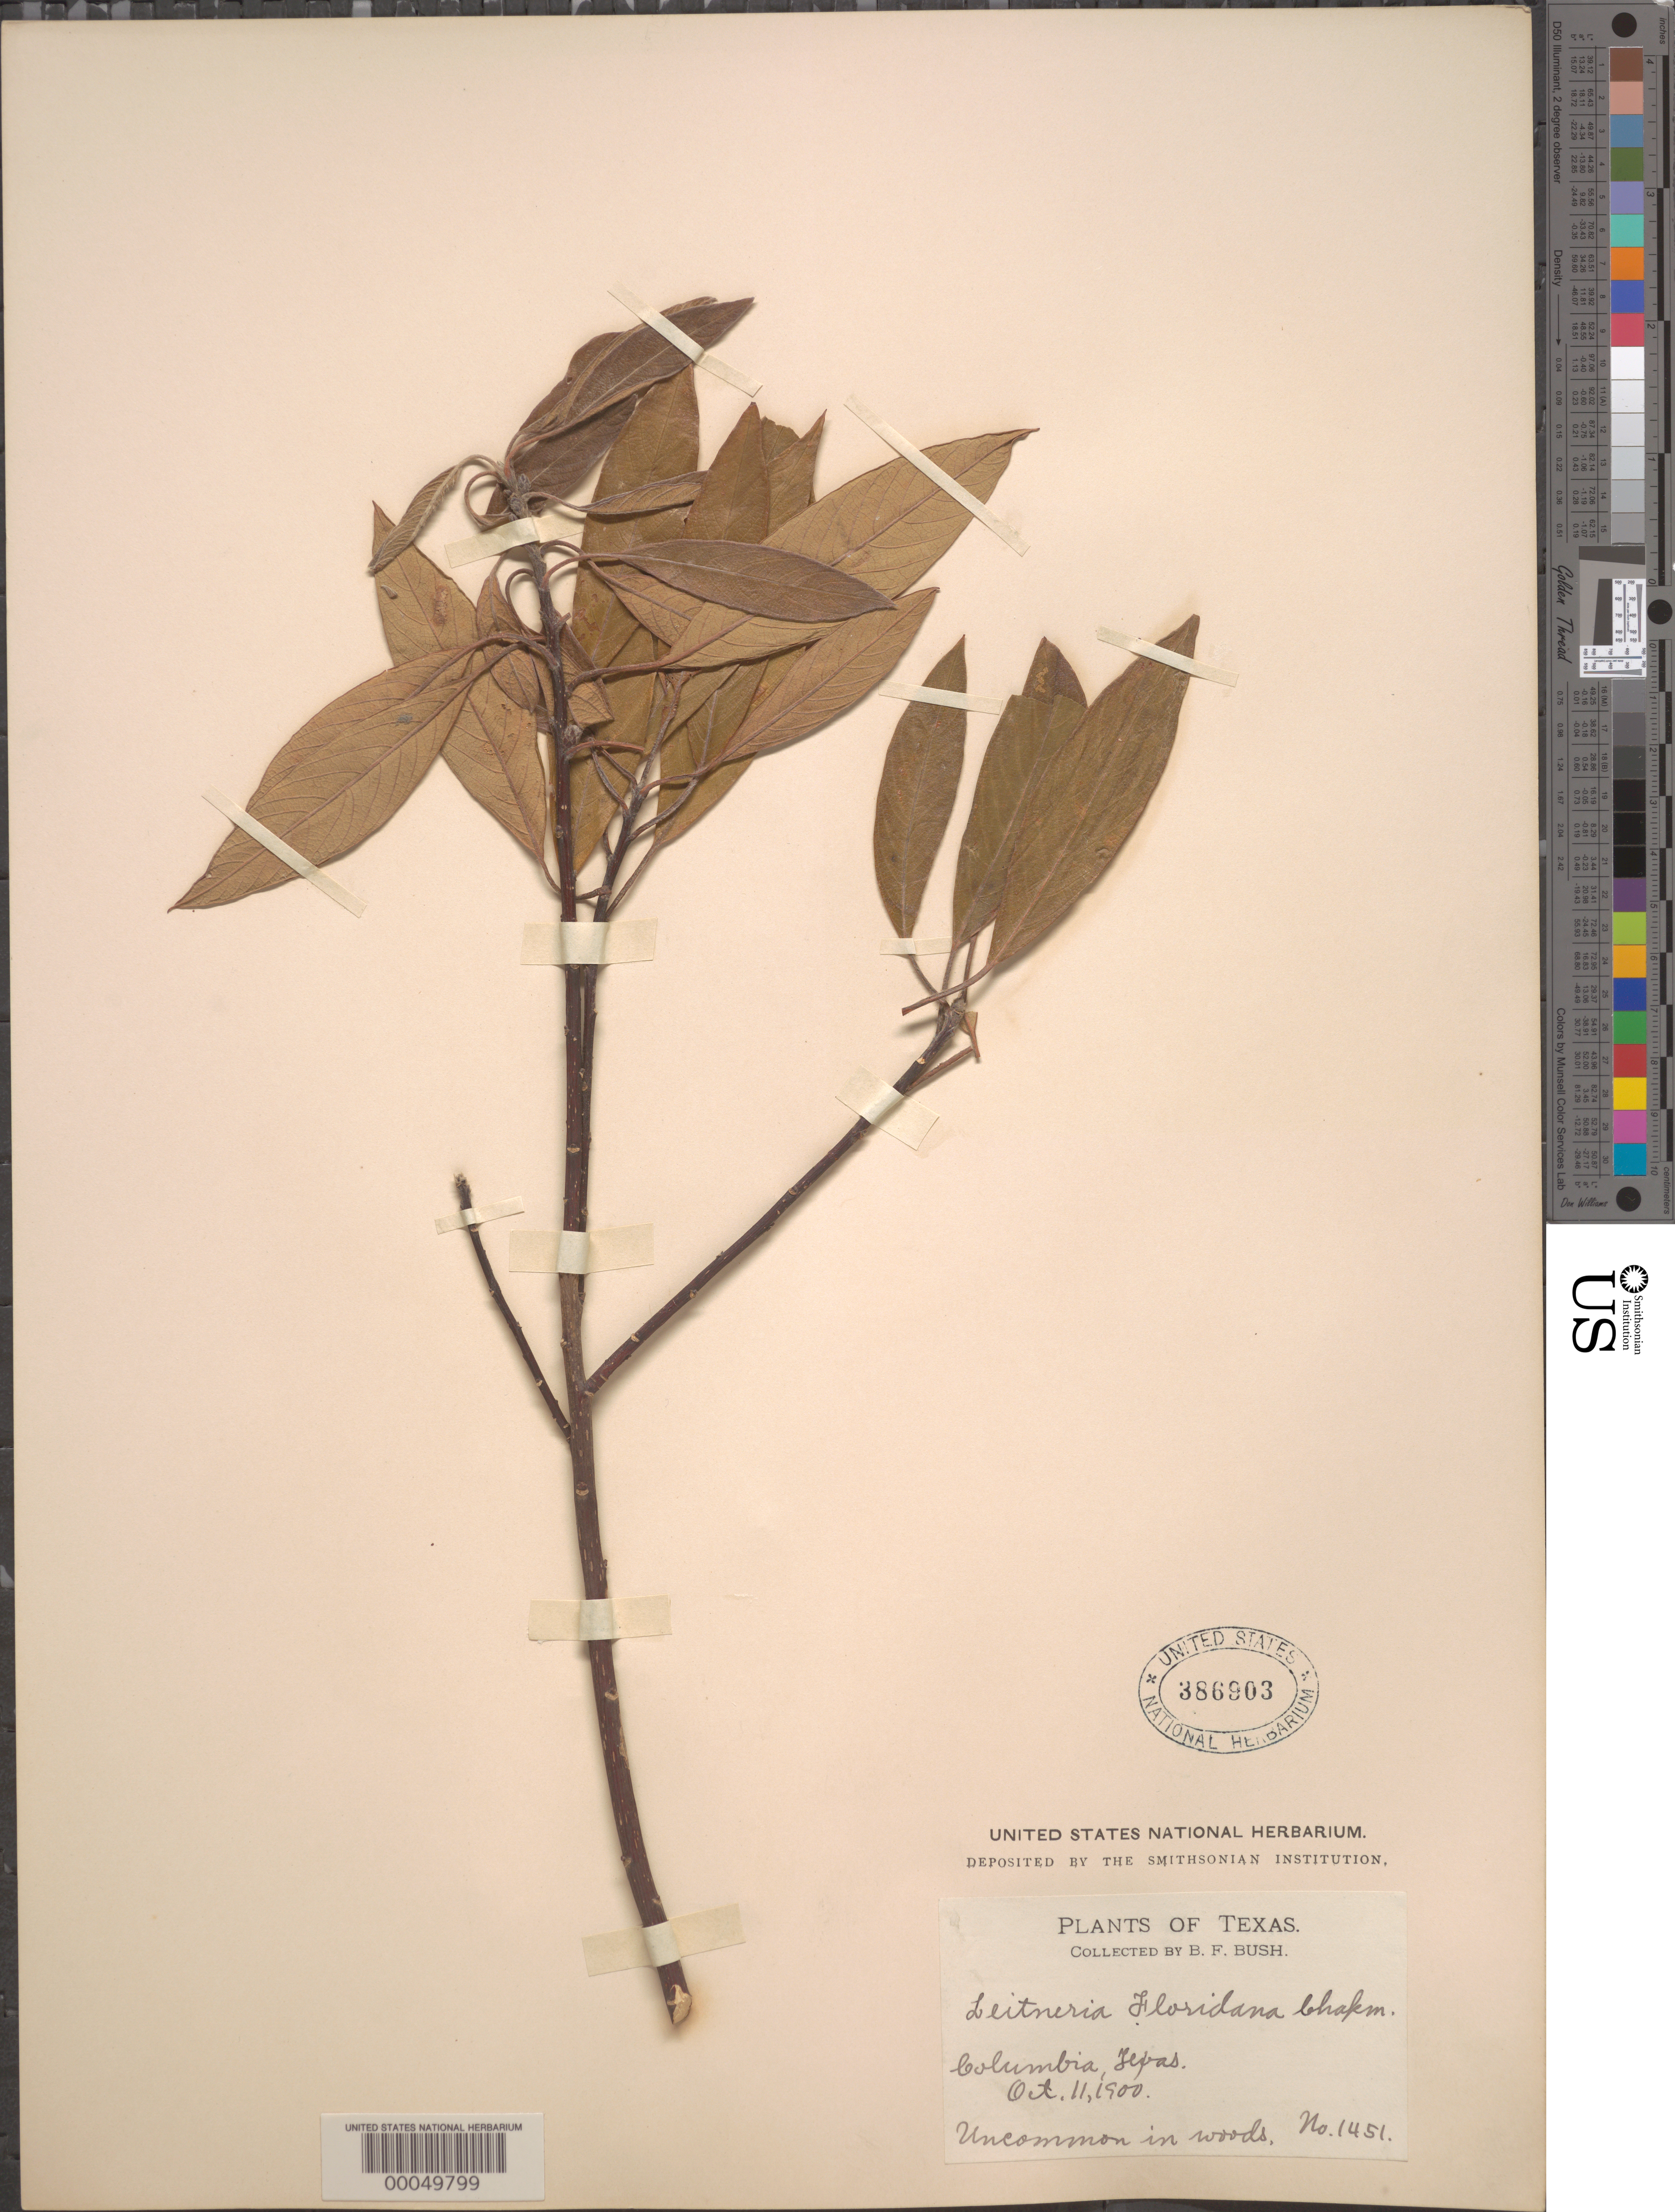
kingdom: Plantae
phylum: Tracheophyta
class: Magnoliopsida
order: Sapindales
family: Simaroubaceae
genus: Leitneria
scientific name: Leitneria floridana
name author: Chapm.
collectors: B. F. Bush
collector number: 1451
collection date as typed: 11 Oct 1900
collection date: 1900-10-11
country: United States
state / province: Texas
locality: Columbia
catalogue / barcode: US 386903